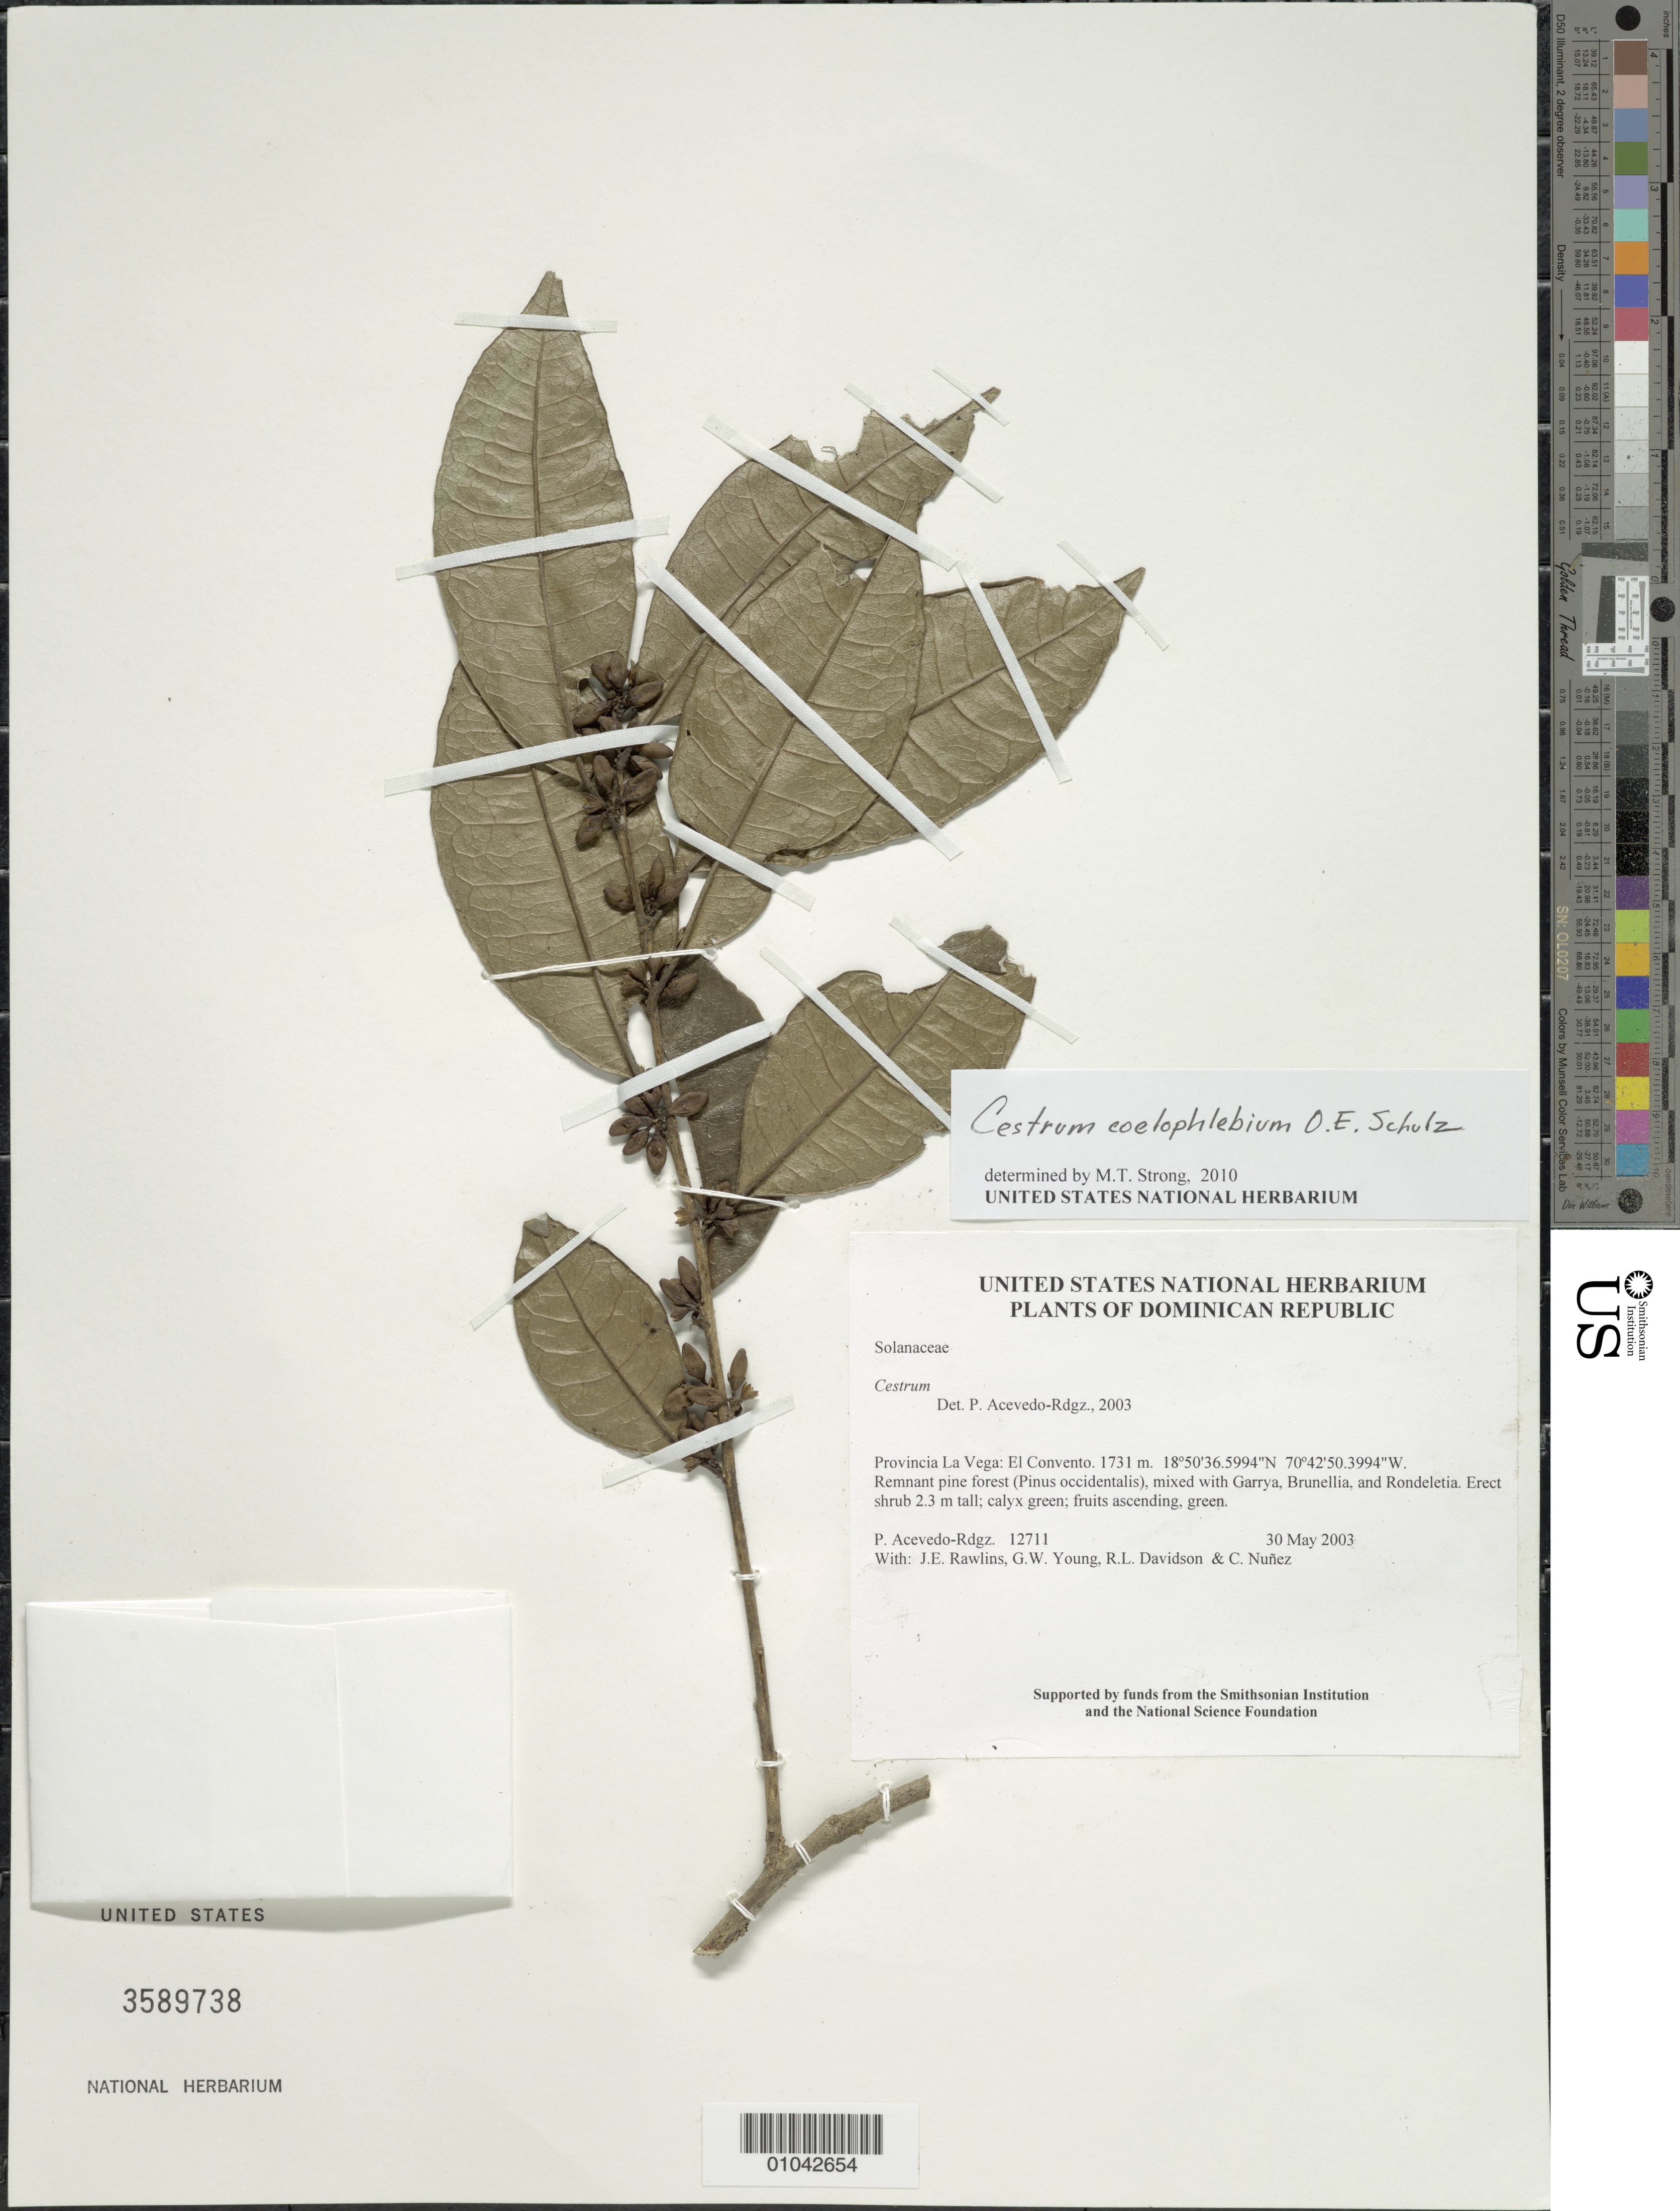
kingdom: Plantae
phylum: Tracheophyta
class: Magnoliopsida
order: Solanales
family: Solanaceae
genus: Cestrum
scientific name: Cestrum coelophlebium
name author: O.E. Schulz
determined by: Strong, M. T., (US), Smithsonian Institution - National Museum of Natural History (UNITED STATES)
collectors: P. Acevedo-Rodr., J. Rawlins, G. Young, R. Davidson & C. Nunez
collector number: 12711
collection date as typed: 30 May 2003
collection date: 2003-05-30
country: Dominican Republic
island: Hispaniola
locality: Provincia La Vega: El Convento.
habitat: Remnant pine forest (Pinus occidentalis), mixed with Garrya, Brunellia, and Rondeletia.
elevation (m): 1731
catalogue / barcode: US 3589738